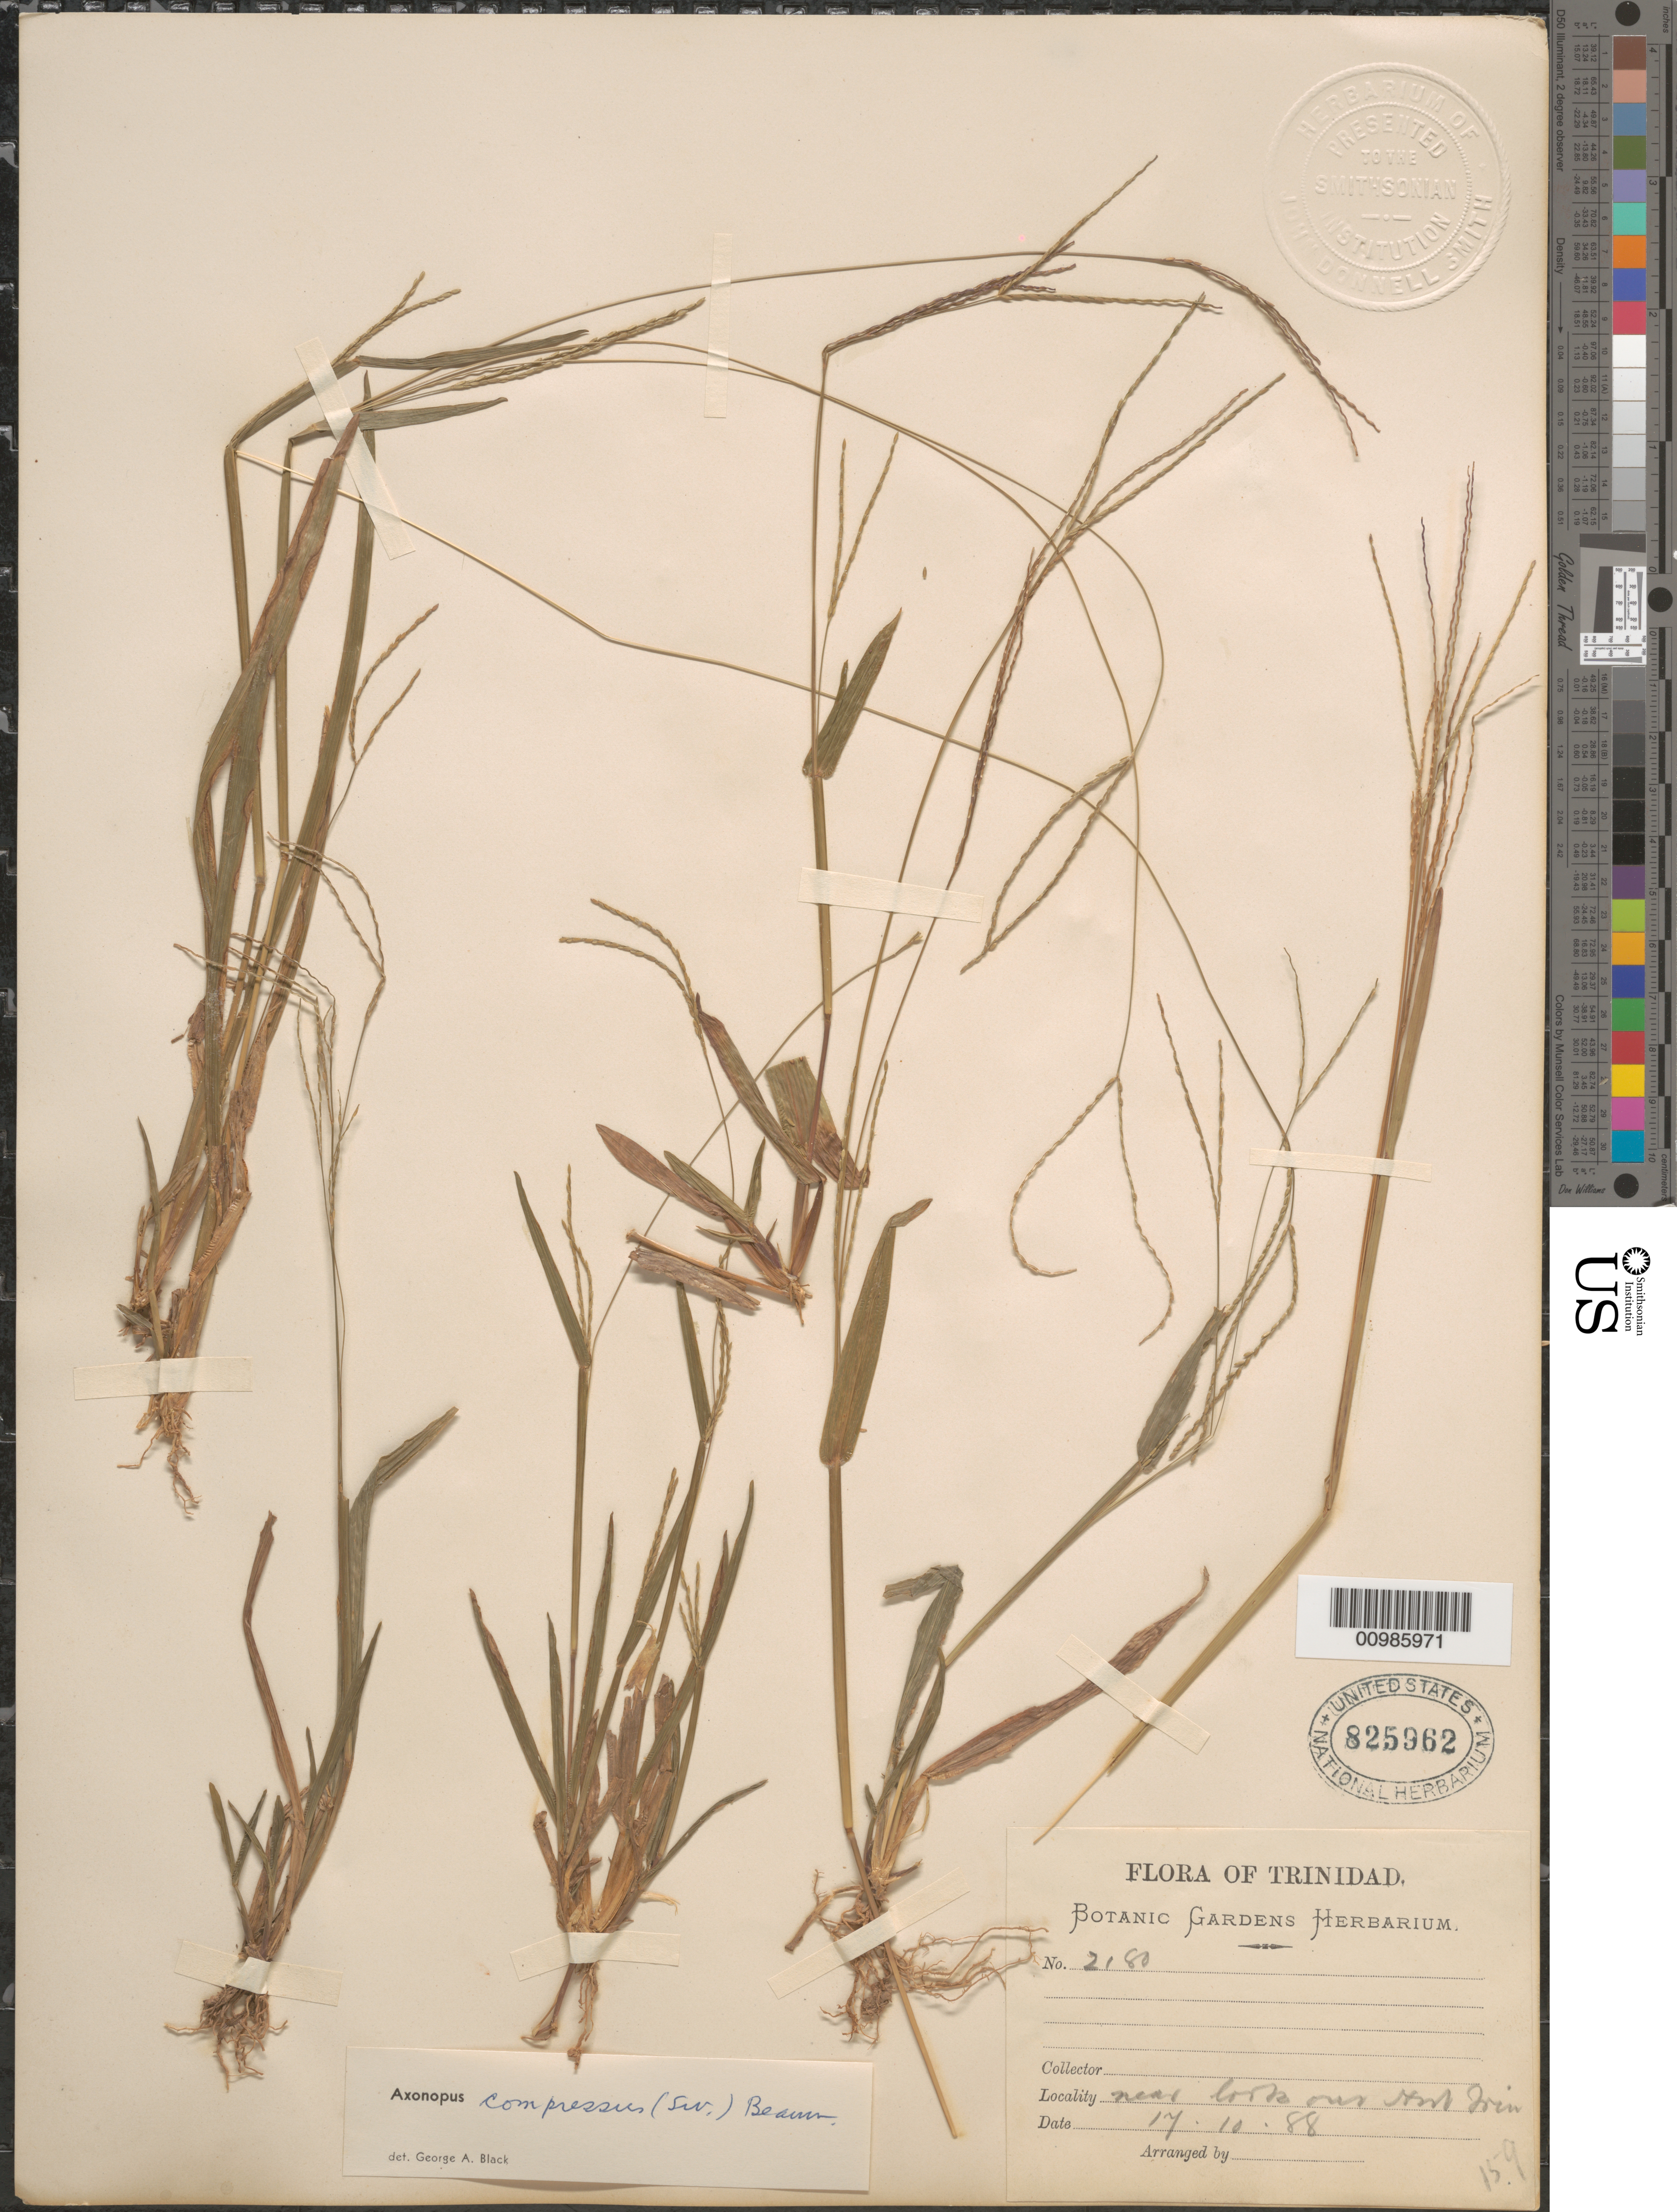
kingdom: Plantae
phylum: Tracheophyta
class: Liliopsida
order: Poales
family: Poaceae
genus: Axonopus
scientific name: Axonopus compressus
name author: (Sw.) P. Beauv.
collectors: ex herb. Bot. Gard. Trinidad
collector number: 2180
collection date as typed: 17 Oct 1888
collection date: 1888-10-17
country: Trinidad and Tobago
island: Trinidad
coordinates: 0 N, 0 E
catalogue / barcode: US 825962